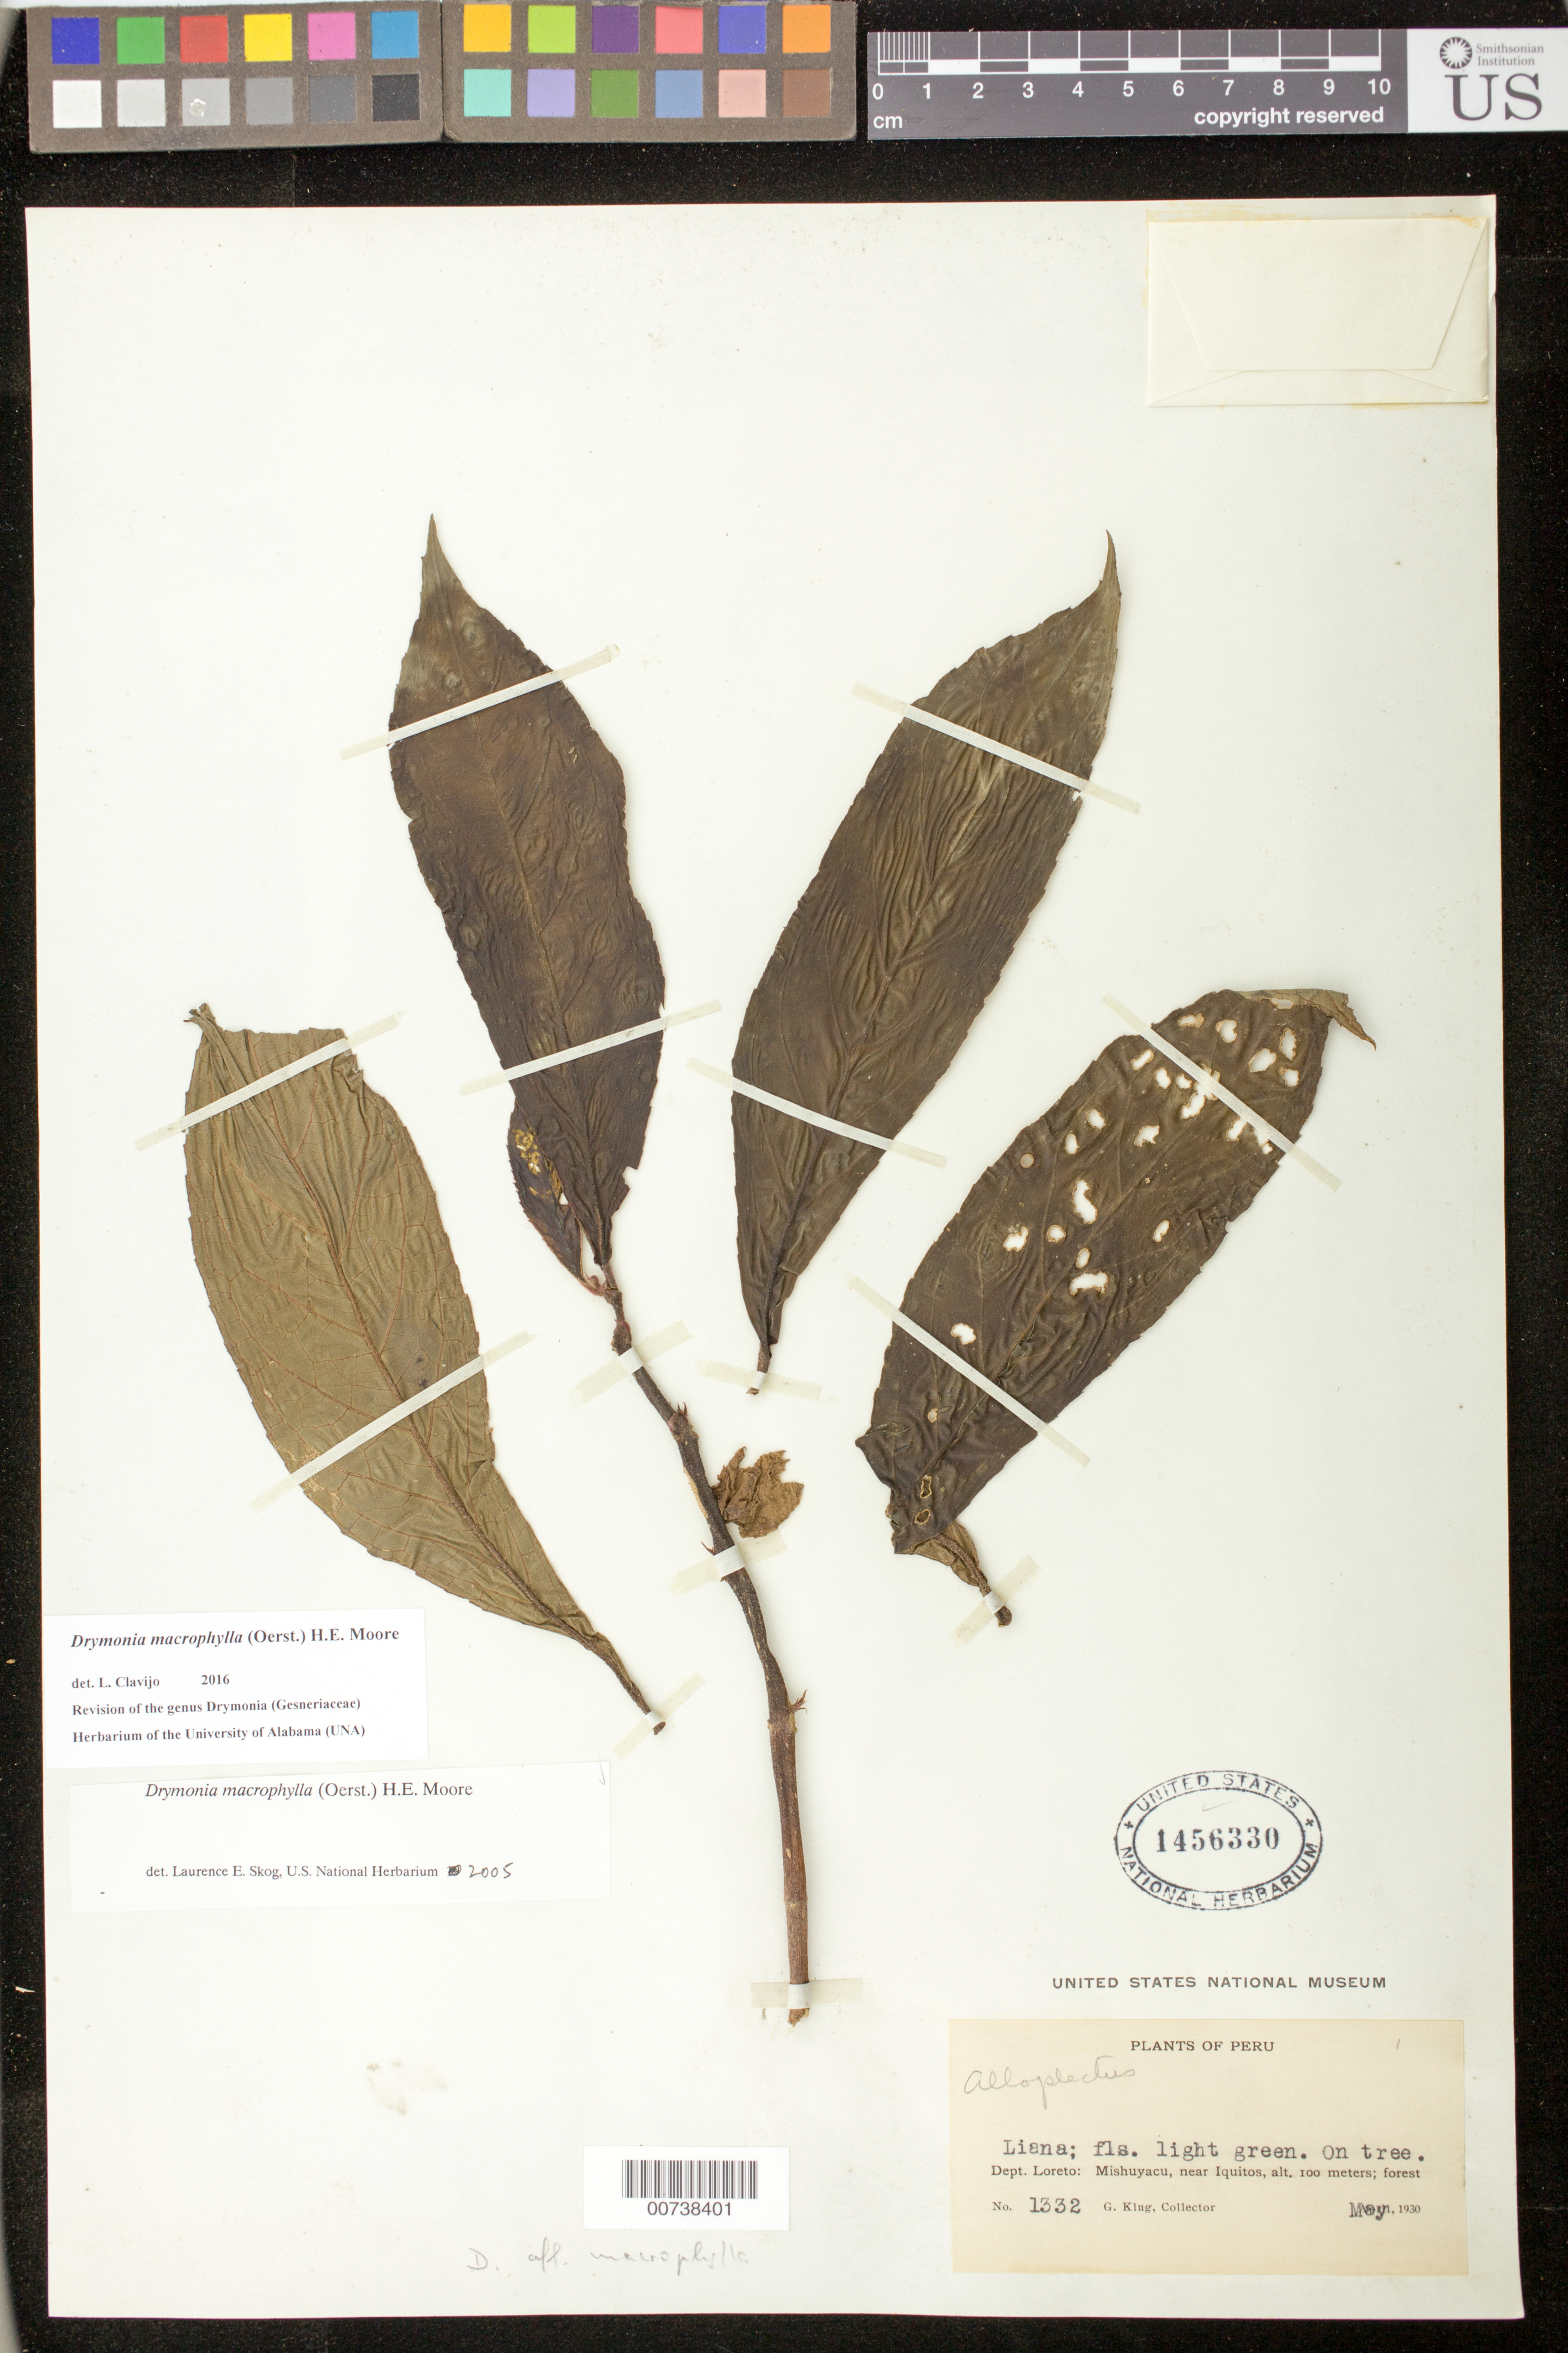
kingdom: Plantae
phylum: Tracheophyta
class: Magnoliopsida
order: Lamiales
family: Gesneriaceae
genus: Drymonia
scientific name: Drymonia macrophylla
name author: (Oerst.) H.E. Moore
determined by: Skog, Laurence E.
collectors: G. Klug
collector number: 1332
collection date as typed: May 1930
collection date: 1930-05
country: Peru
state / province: Loreto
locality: Dept. Loreto: Mishuyacu, near Iquitos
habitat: Forest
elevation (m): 100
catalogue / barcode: US 1456330